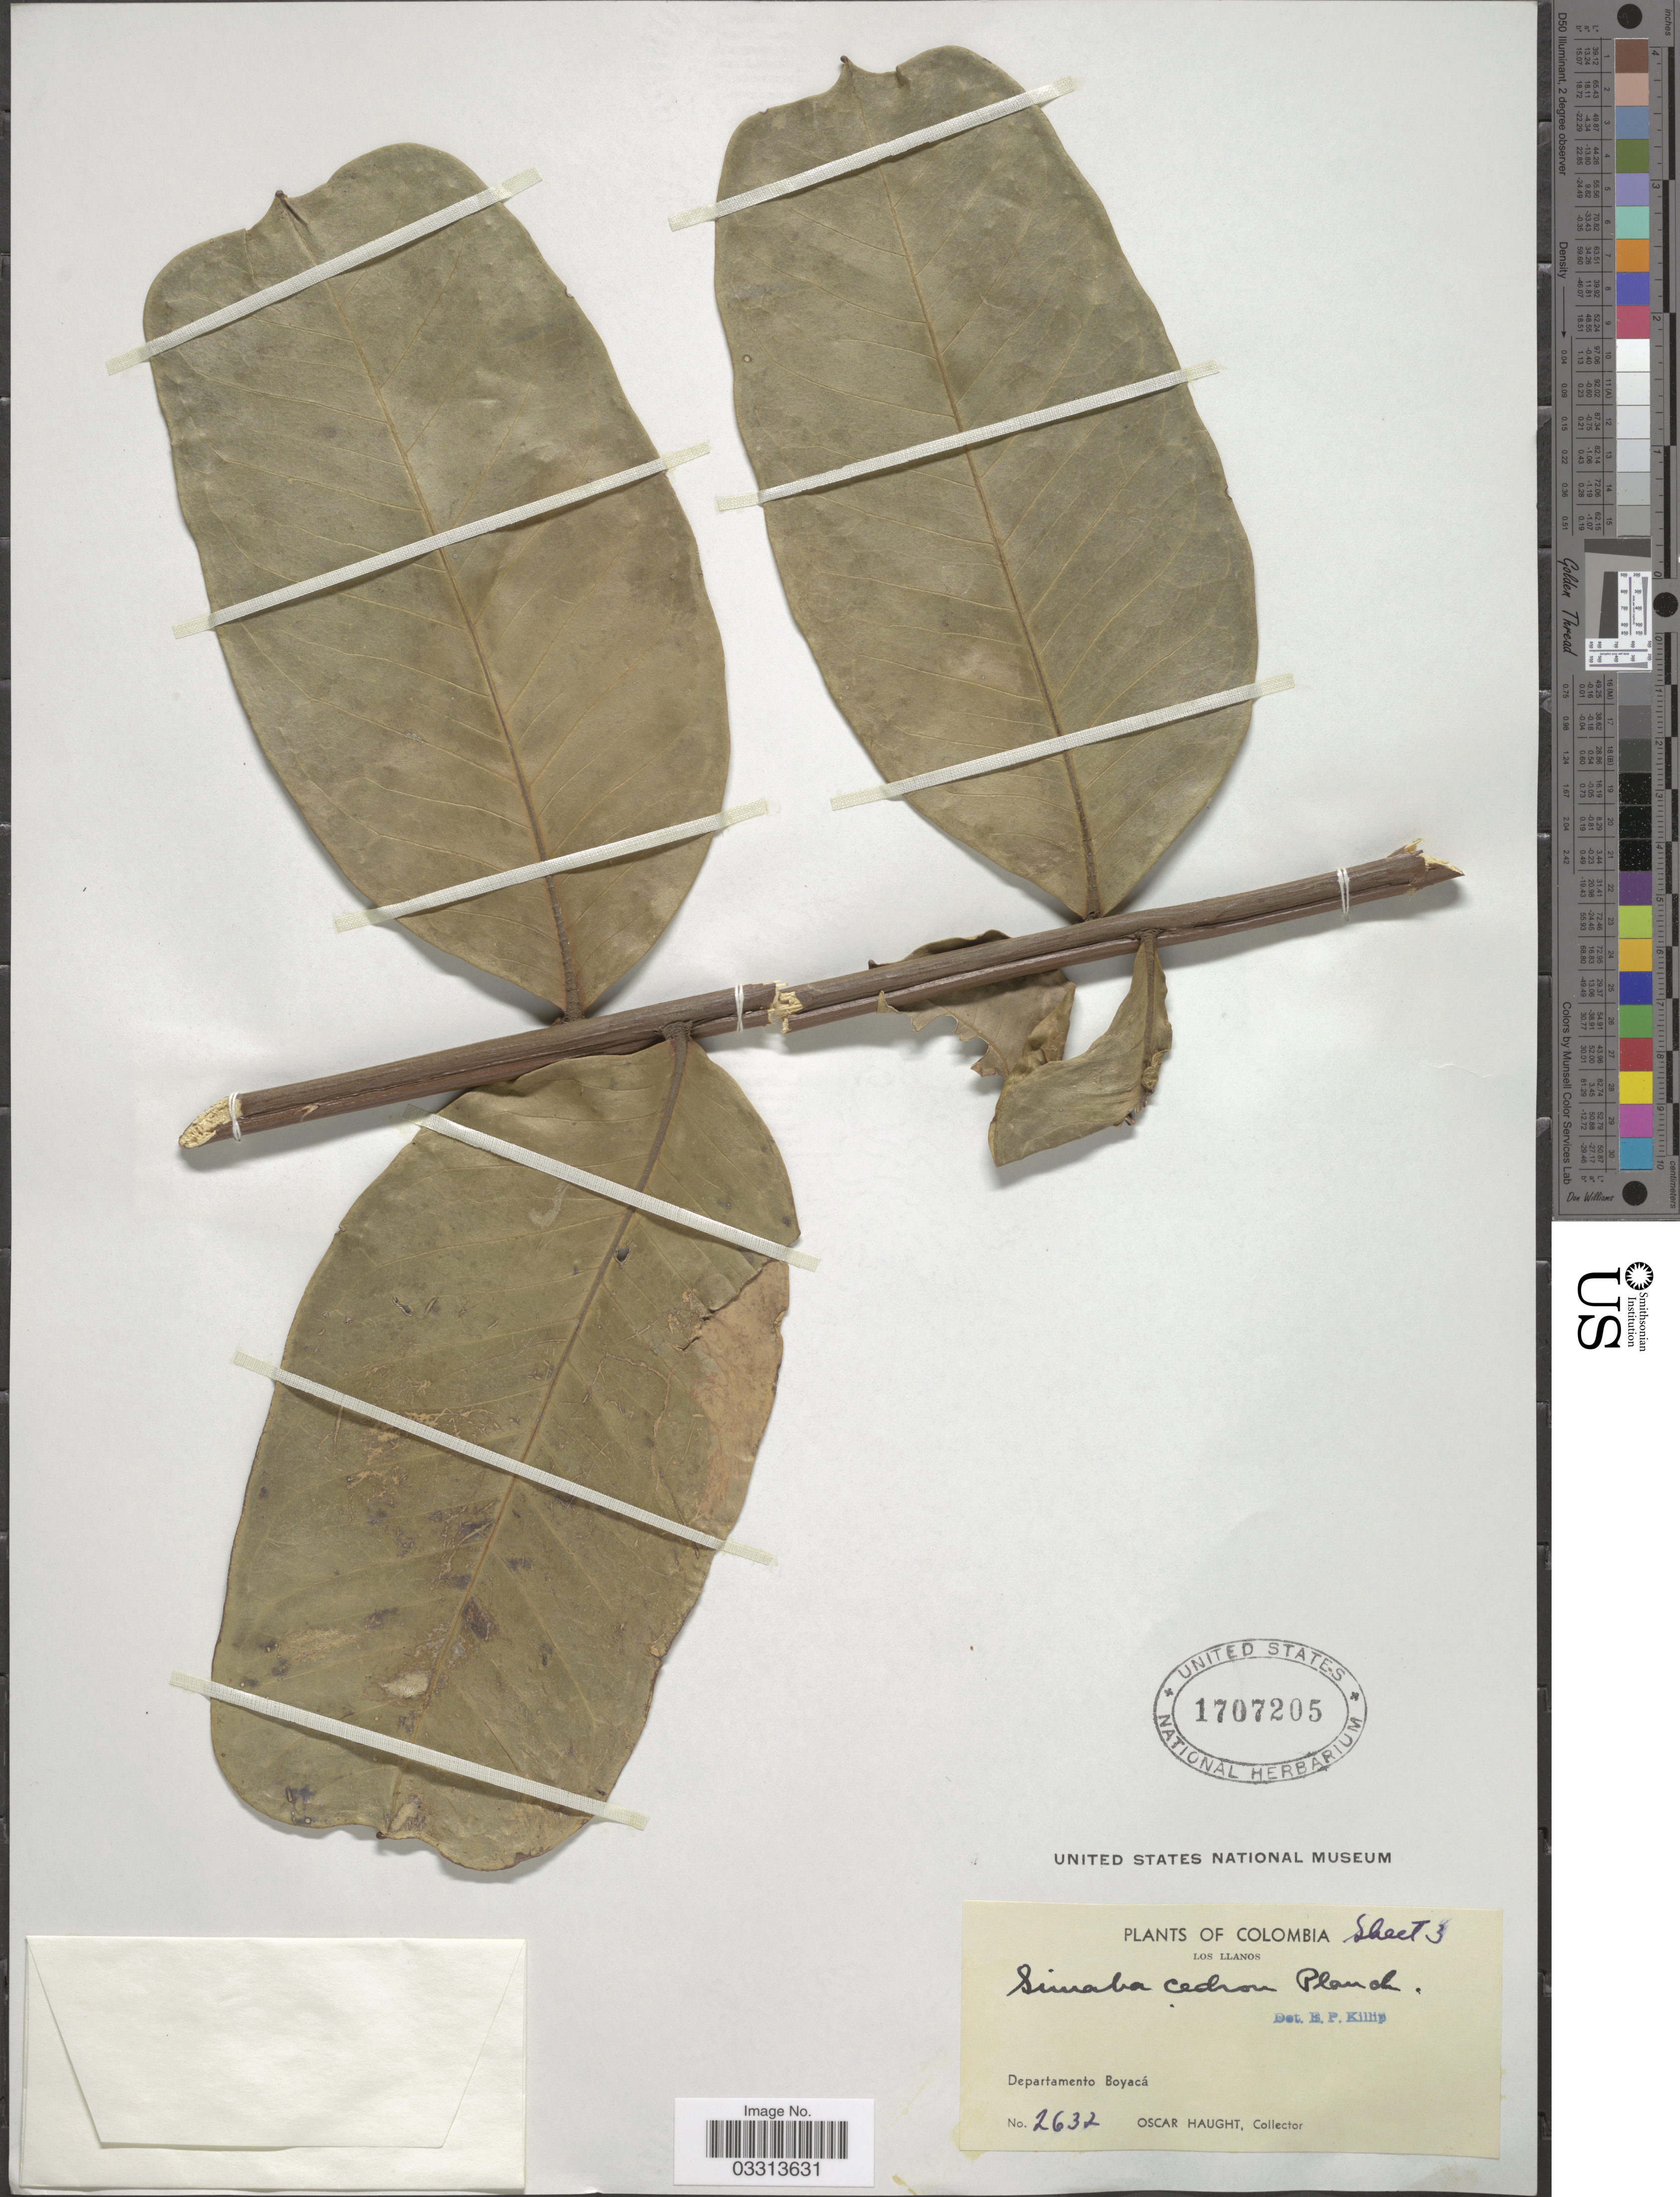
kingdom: Plantae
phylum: Tracheophyta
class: Magnoliopsida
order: Sapindales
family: Simaroubaceae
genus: Homalolepis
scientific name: Homalolepis cedron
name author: (Planch.) Devecchi & Pirani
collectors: O. L. Haught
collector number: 2632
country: Colombia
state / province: Boyacá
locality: Los Llanos, Departamento Boyacá.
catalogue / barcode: US 1707205